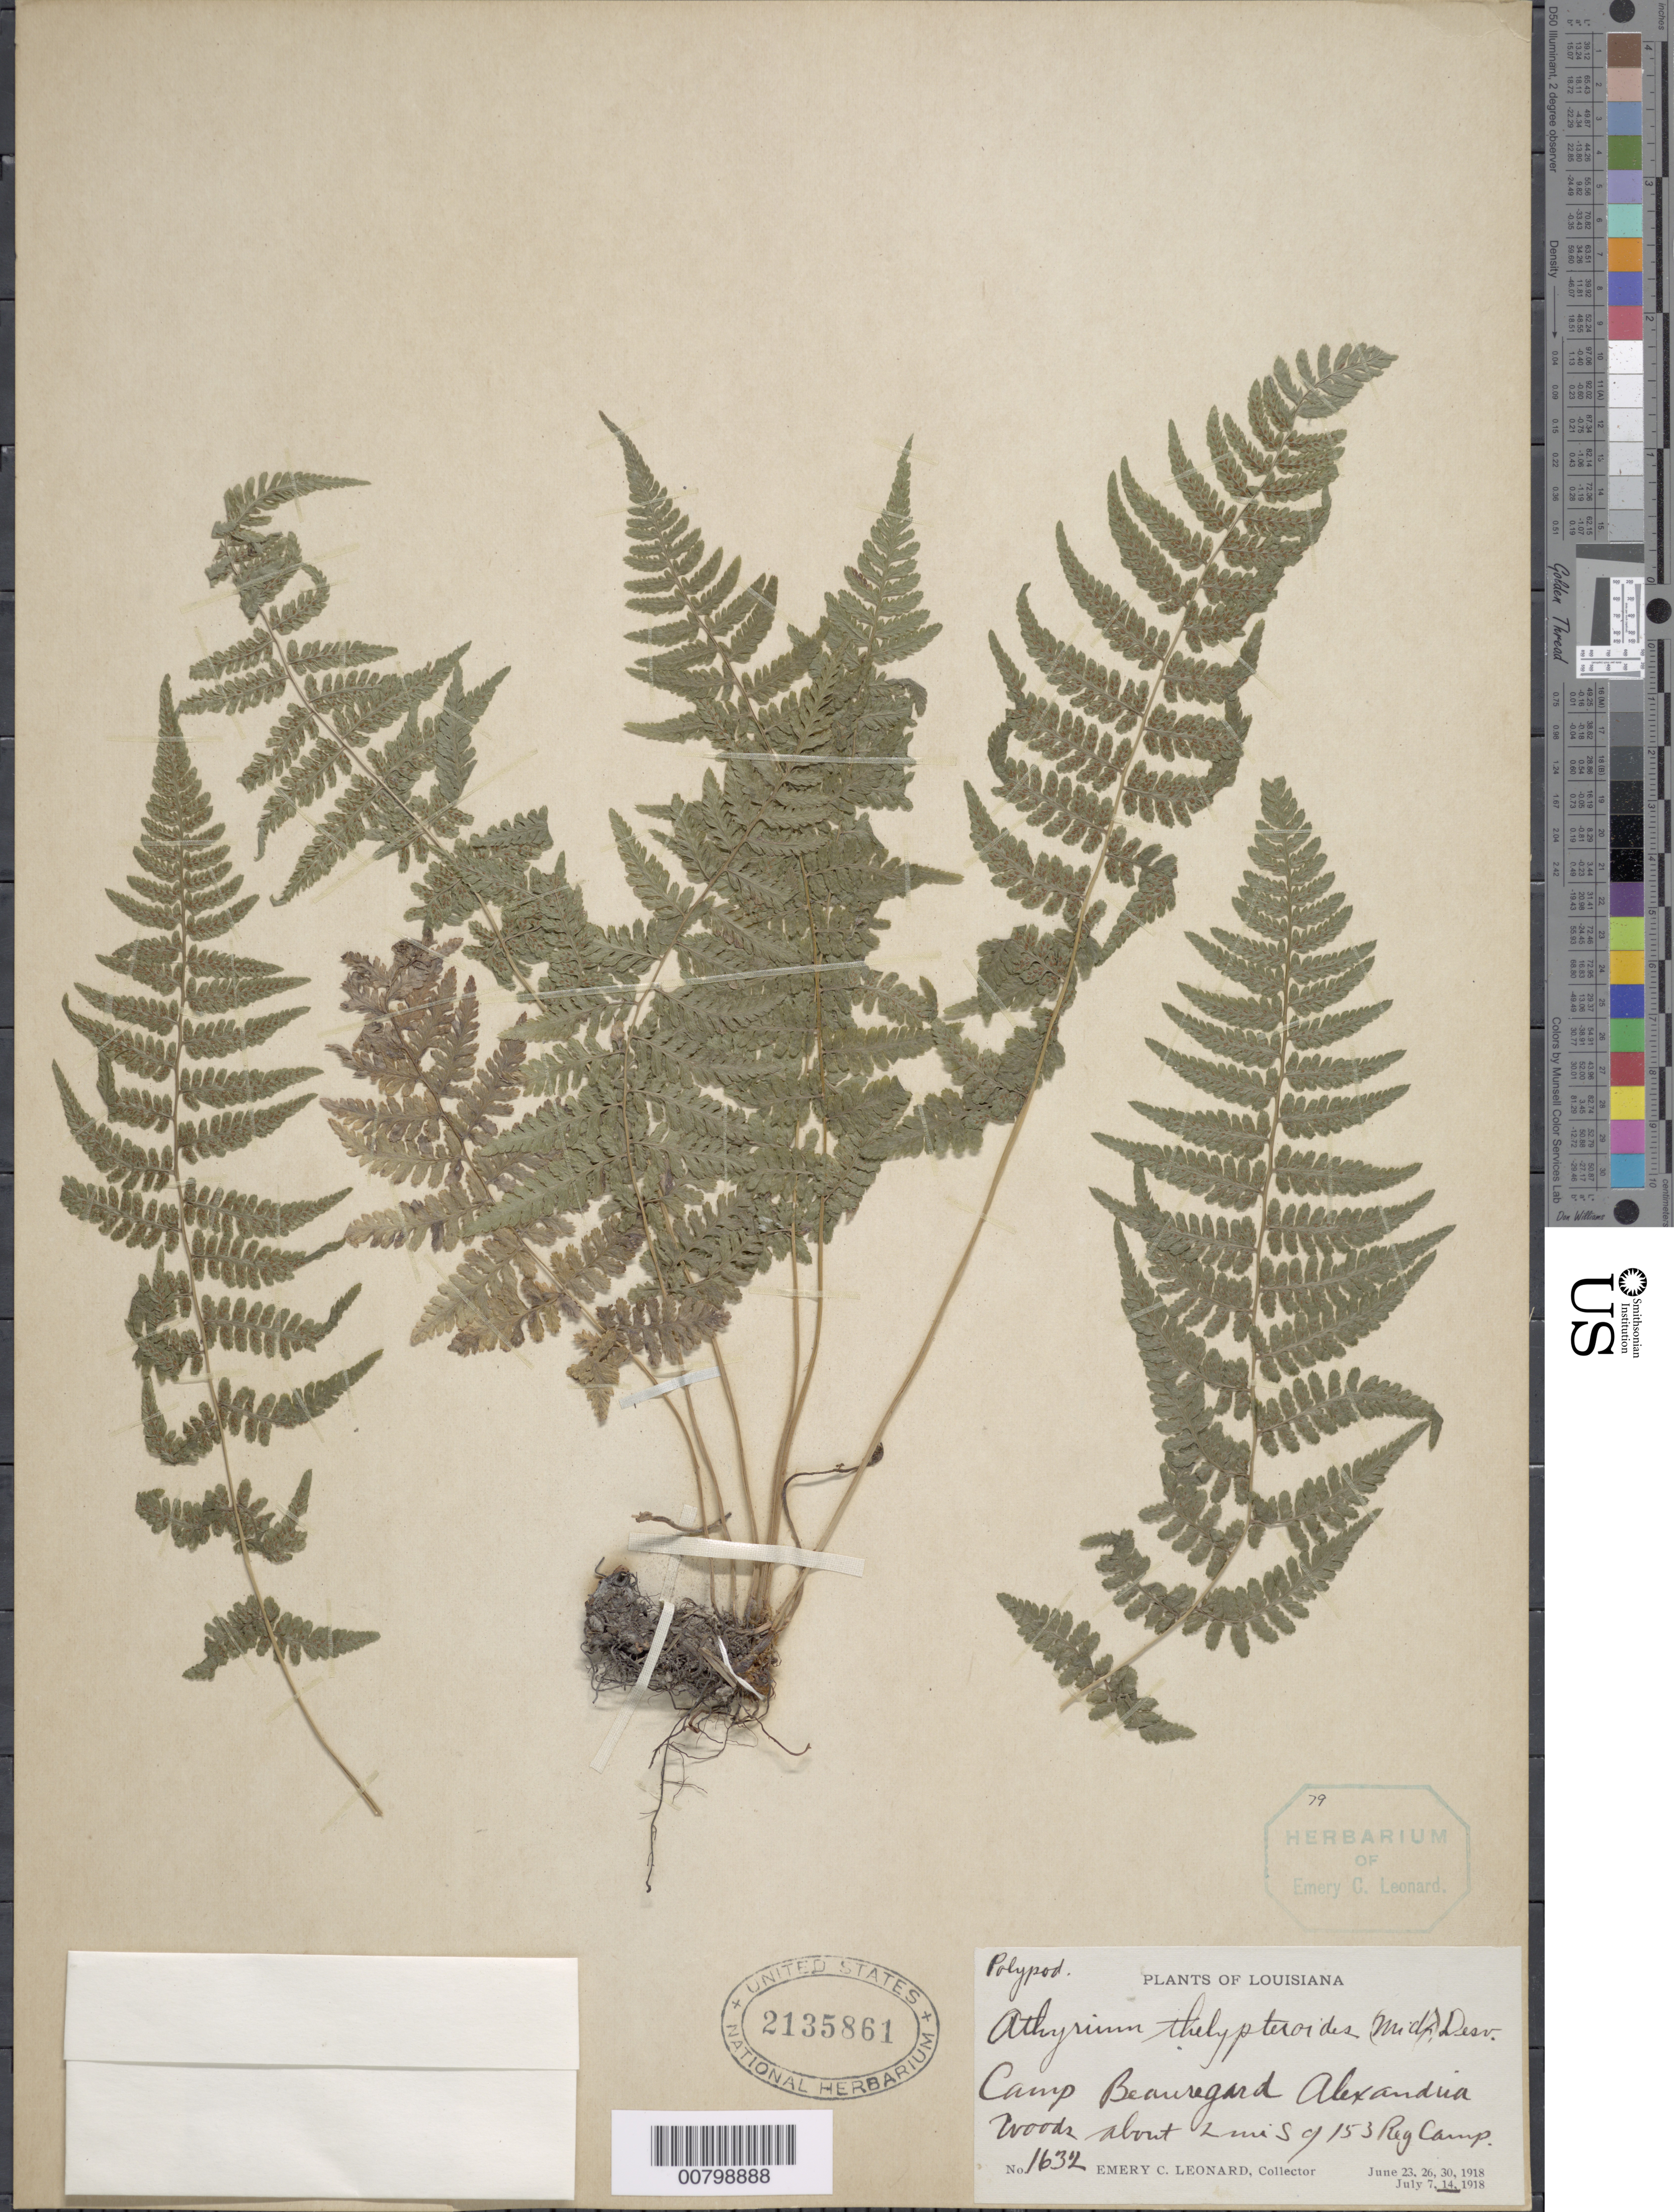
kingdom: Plantae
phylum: Tracheophyta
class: Polypodiopsida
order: Polypodiales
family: Athyriaceae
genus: Athyrium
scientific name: Athyrium filix-femina subsp. asplenioides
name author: (Michx.) Hultén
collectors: E. C. Leonard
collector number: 1632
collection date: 1918-07-14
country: United States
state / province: Louisiana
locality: Camp Beauregard Alexandria woods about 2 mi S of 153 Reg Camp.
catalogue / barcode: US 2135861